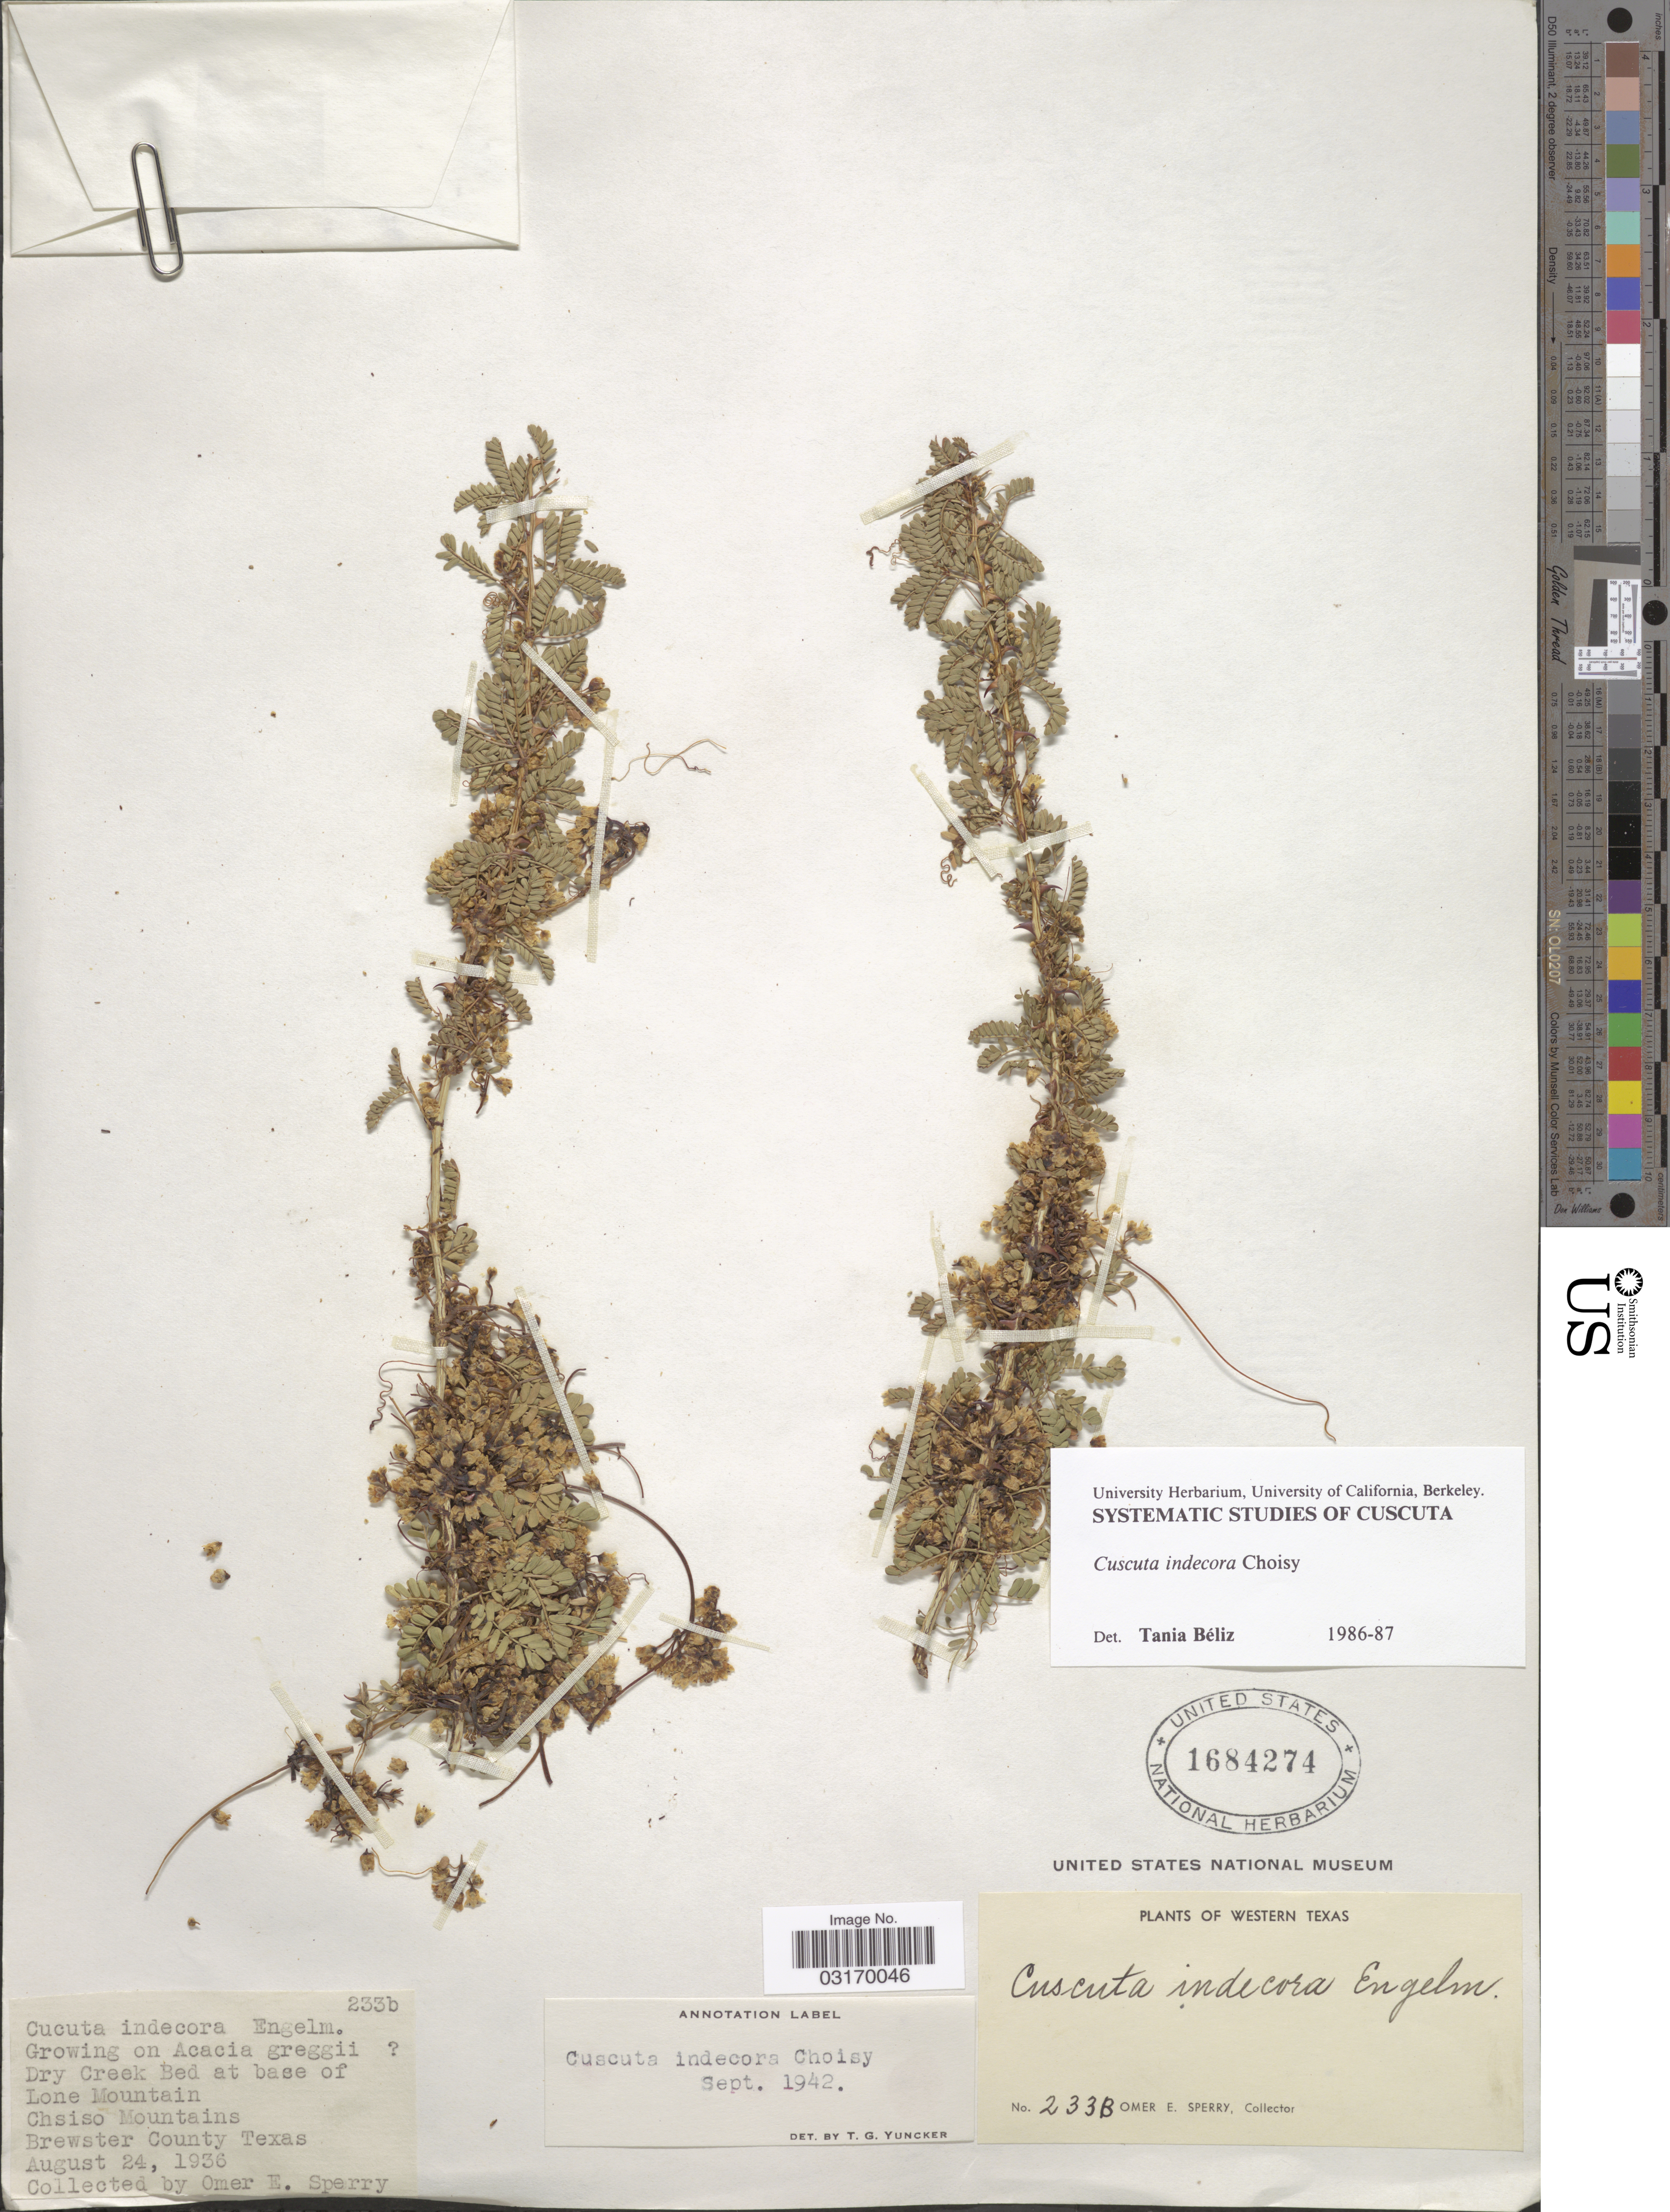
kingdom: Plantae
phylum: Tracheophyta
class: Magnoliopsida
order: Solanales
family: Convolvulaceae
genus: Cuscuta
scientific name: Cuscuta indecora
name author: Choisy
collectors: O. E. Sperry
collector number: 233b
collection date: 1936-08-24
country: United States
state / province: Texas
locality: Western Texas. Dry Creek Bed at base of Lone Mountain. Chsiso Mountains. Brewster County.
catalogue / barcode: US 1684274